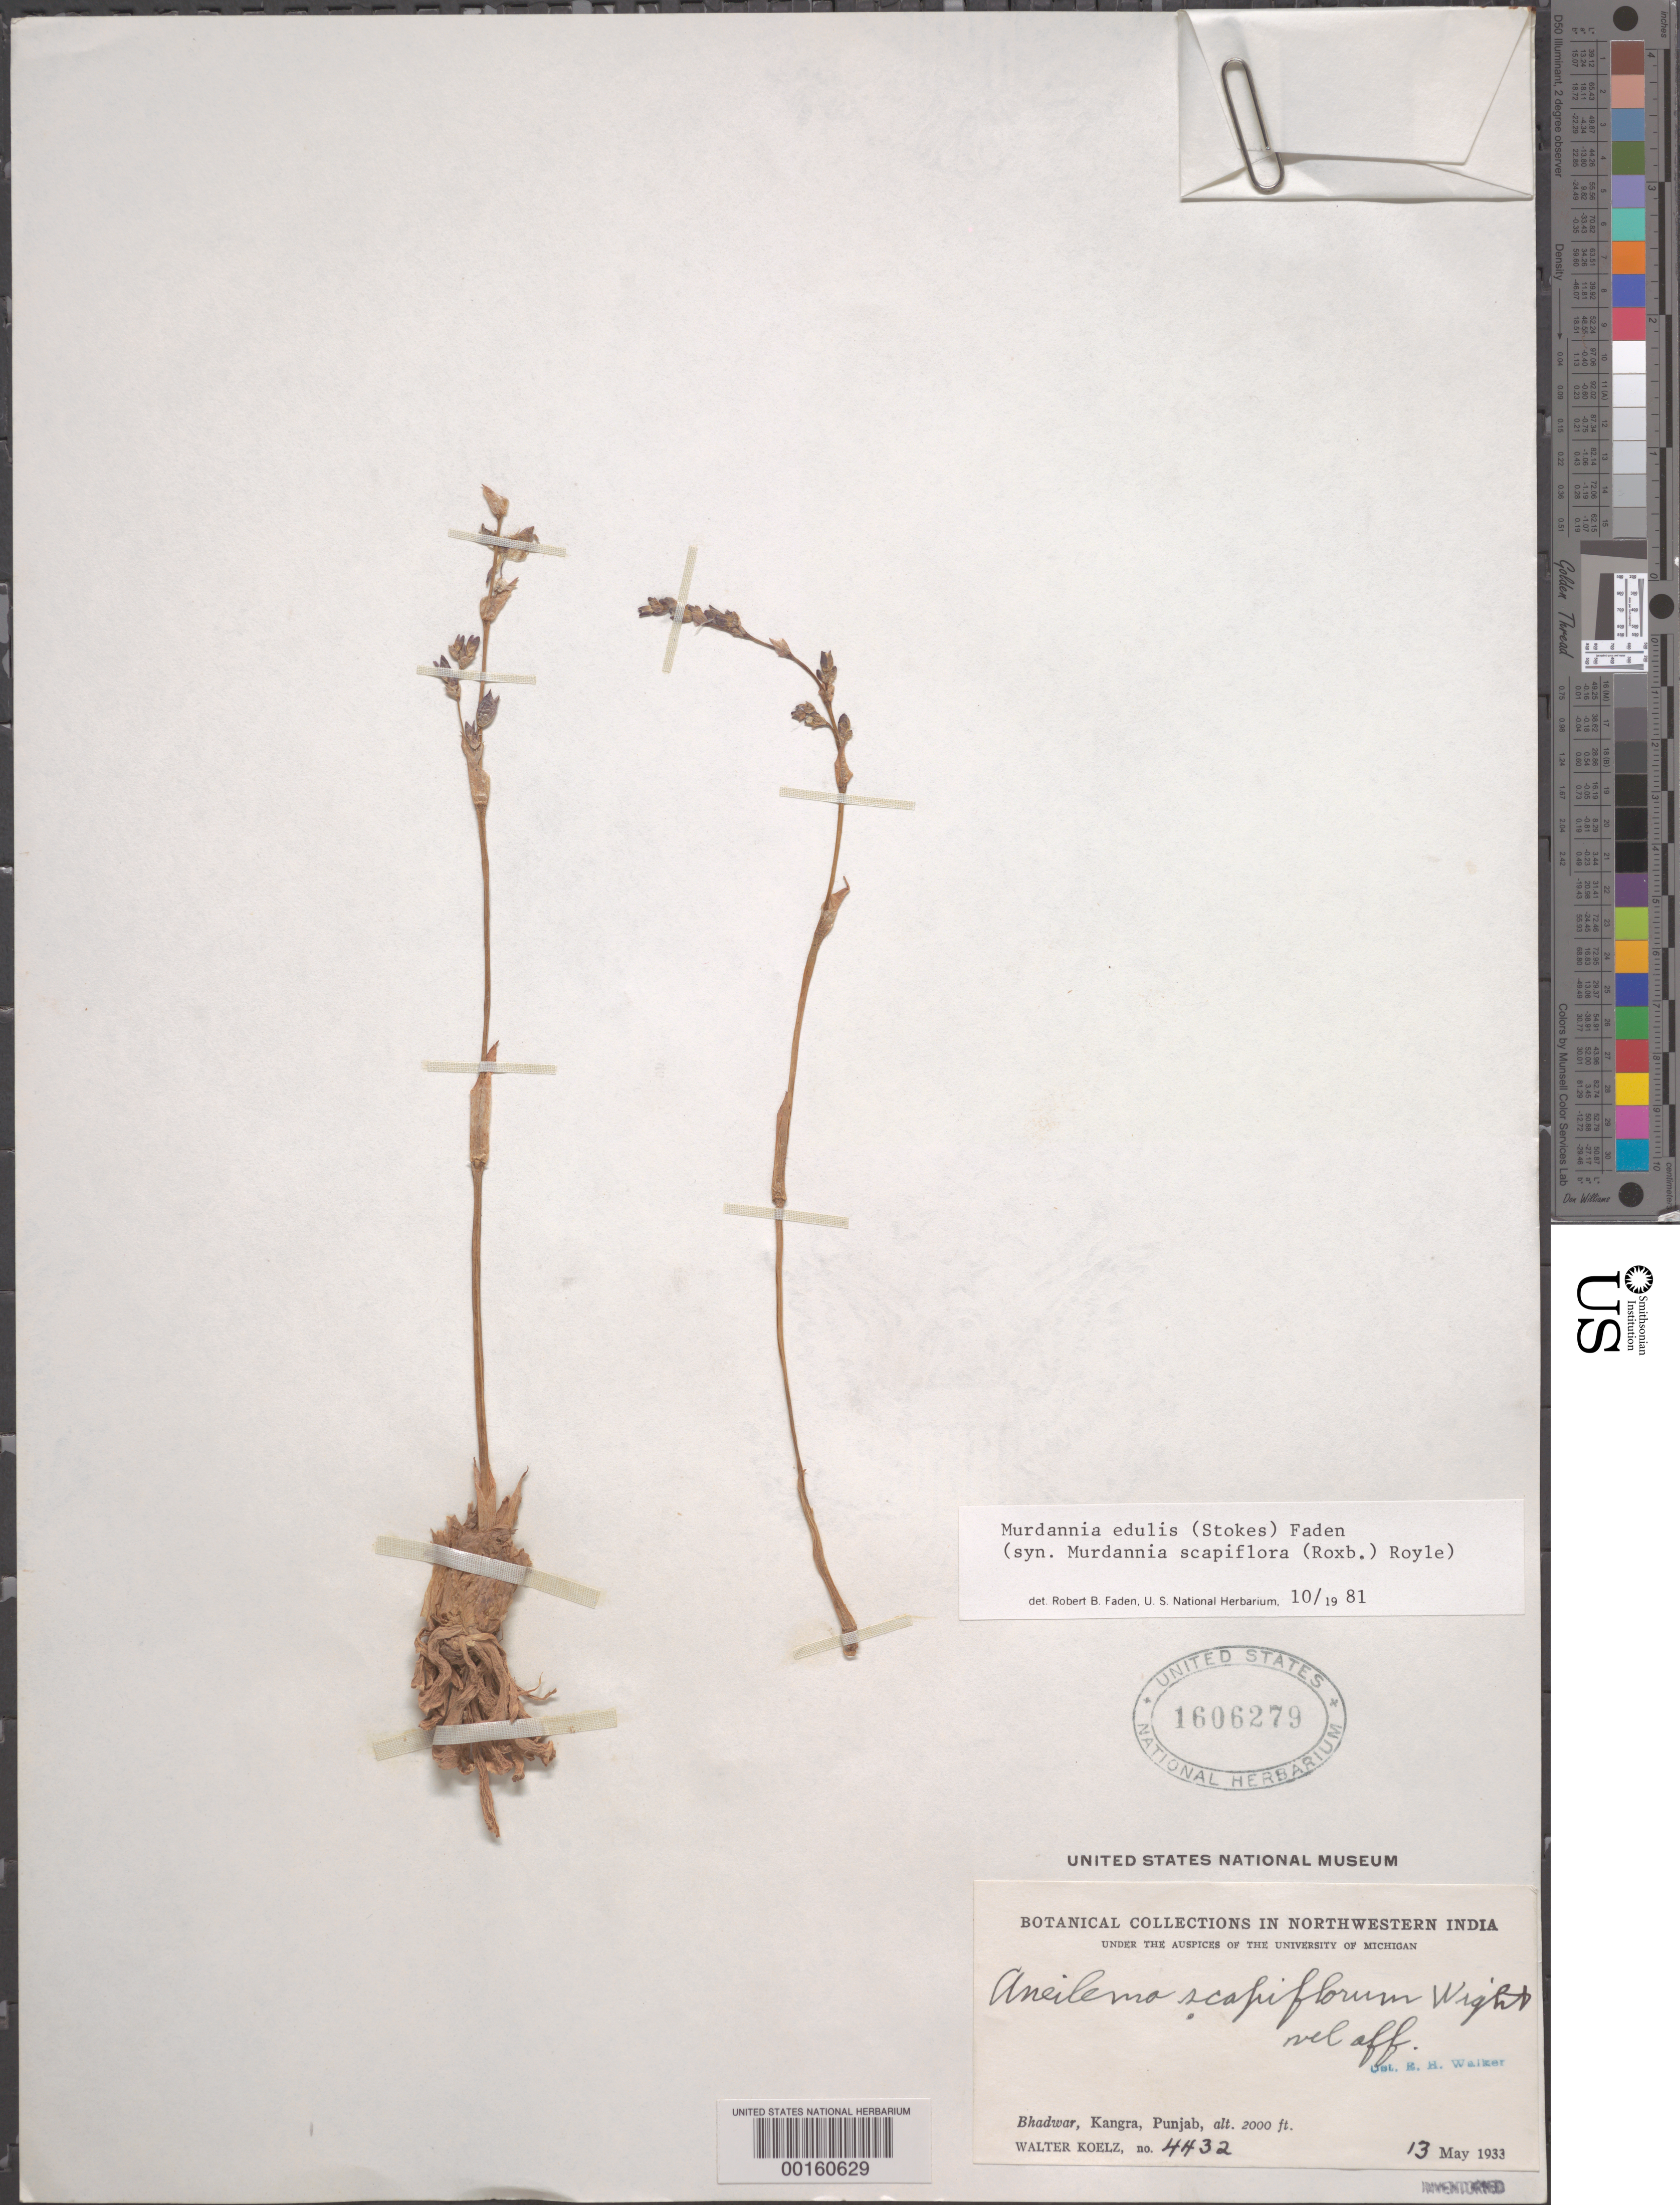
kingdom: Plantae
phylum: Tracheophyta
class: Liliopsida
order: Commelinales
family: Commelinaceae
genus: Murdannia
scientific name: Murdannia edulis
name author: (Stokes) Faden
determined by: Faden, Robert B., (US), Smithsonian Institution - National Museum of Natural History (UNITED STATES)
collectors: W. N. Koelz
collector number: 4432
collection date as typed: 13 May 1933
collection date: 1933-05-13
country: India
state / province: Himachal Pradesh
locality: Bhadwar; Kangra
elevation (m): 610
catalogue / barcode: US 1606279